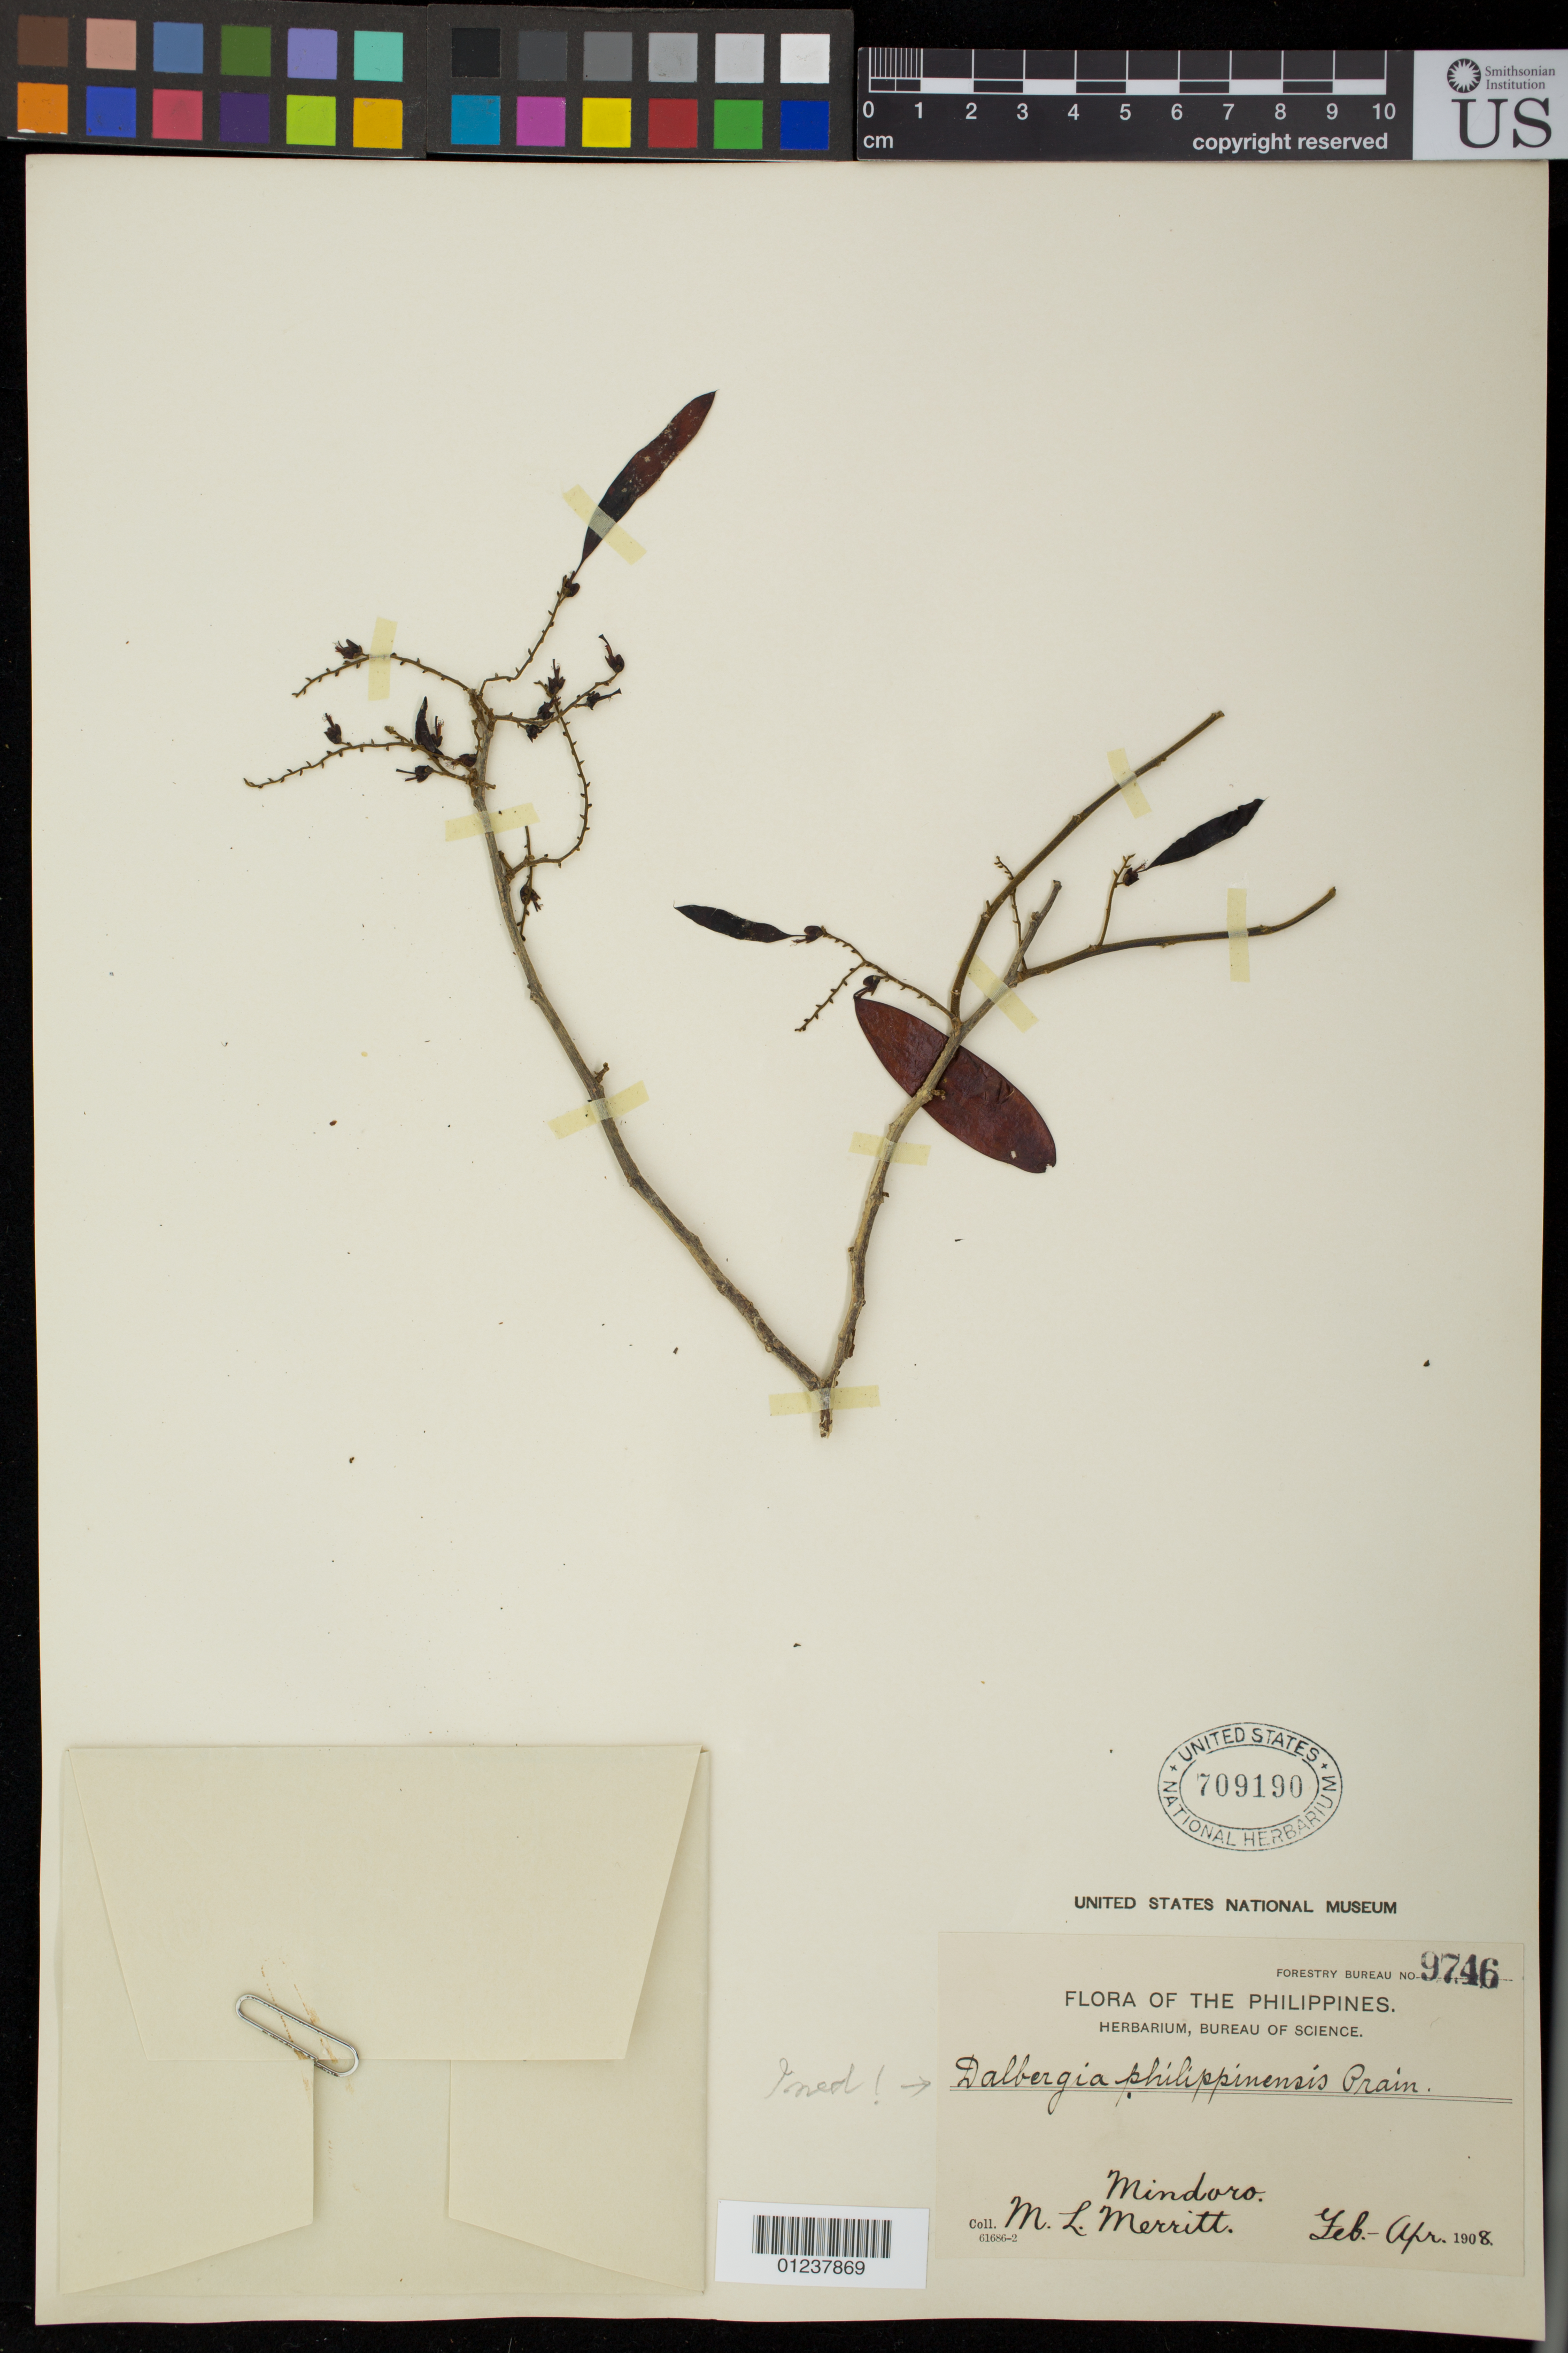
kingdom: Plantae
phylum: Tracheophyta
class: Magnoliopsida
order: Fabales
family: Fabaceae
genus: Dalbergia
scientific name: Dalbergia sp.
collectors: M. L. Merritt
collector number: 9746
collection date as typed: Feb 1908 to -- Apr 1908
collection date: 1908-02/1908-04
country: Philippines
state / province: Mimaropa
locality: Mindoro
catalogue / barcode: US 709190